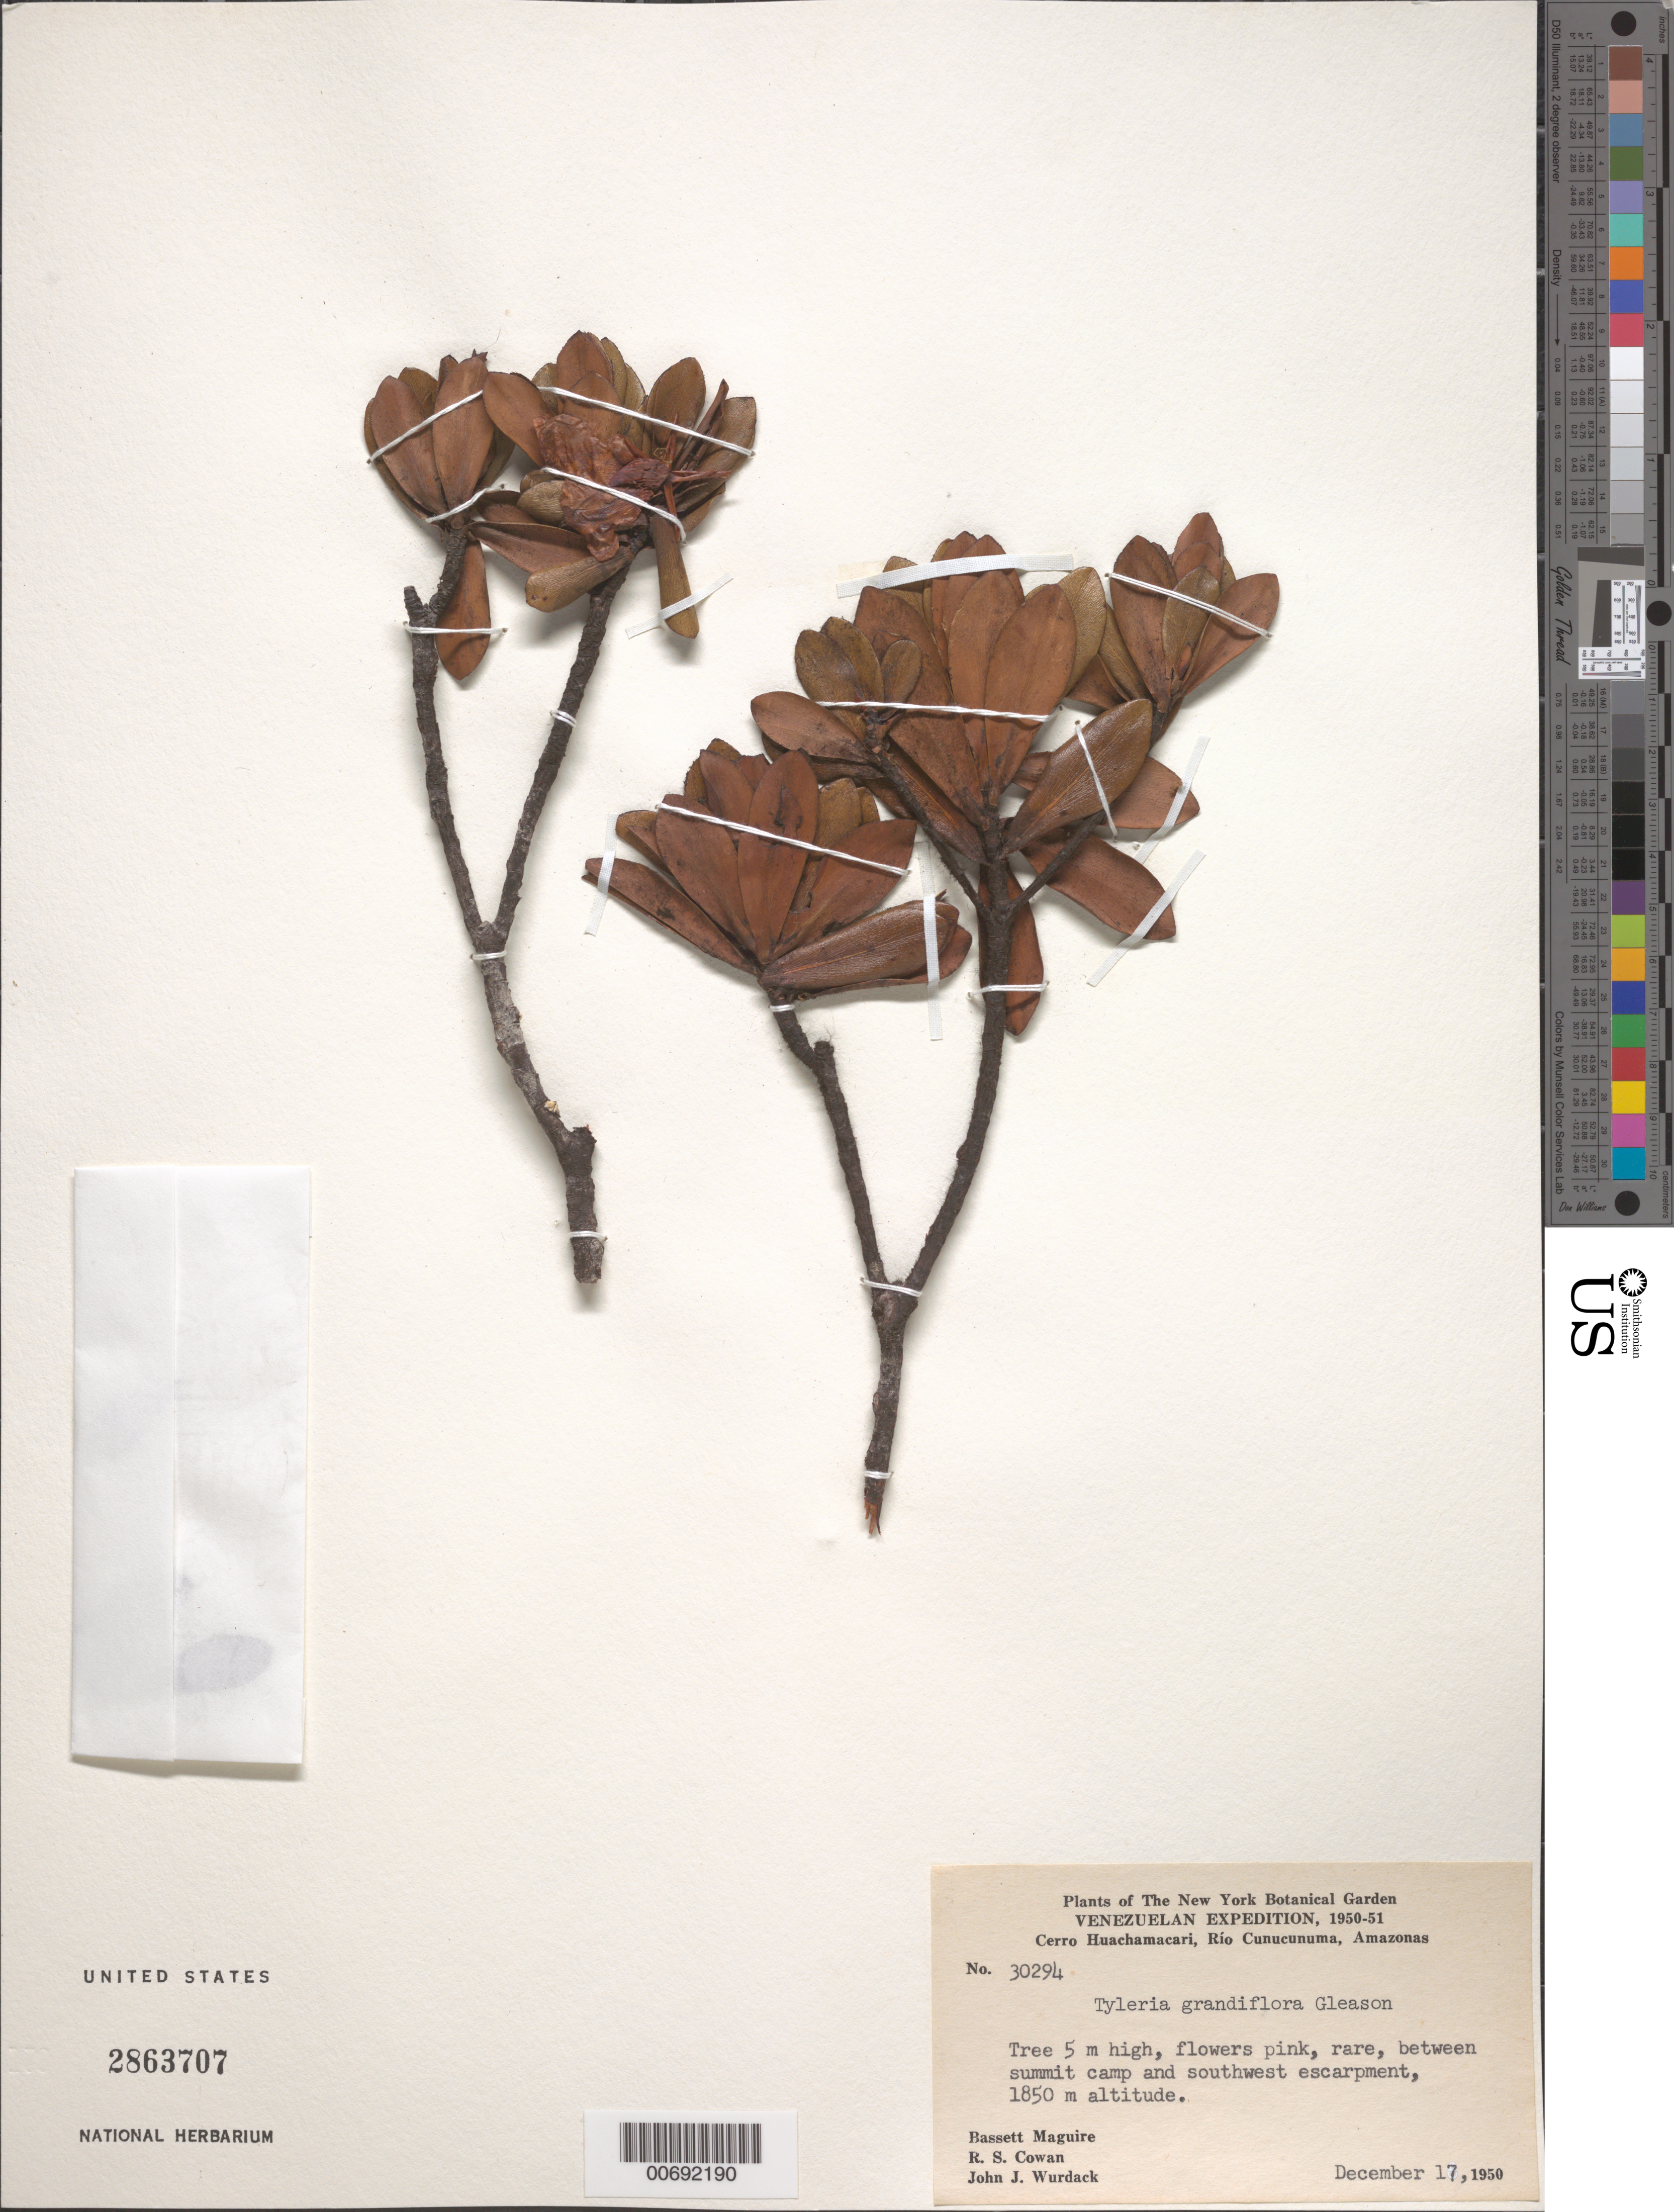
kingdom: Plantae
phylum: Tracheophyta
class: Magnoliopsida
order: Malpighiales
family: Ochnaceae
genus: Tyleria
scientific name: Tyleria grandiflora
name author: Gleason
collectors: B. Maguire, R. S. Cowan & J. J. Wurdack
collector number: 30294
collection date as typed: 17-Dec-50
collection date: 1950-12-17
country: Venezuela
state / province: Amazonas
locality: Cerro Huachamacari, Río Cunucunuma, Summit Camp to SW escarpment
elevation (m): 1850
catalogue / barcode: US 2863707